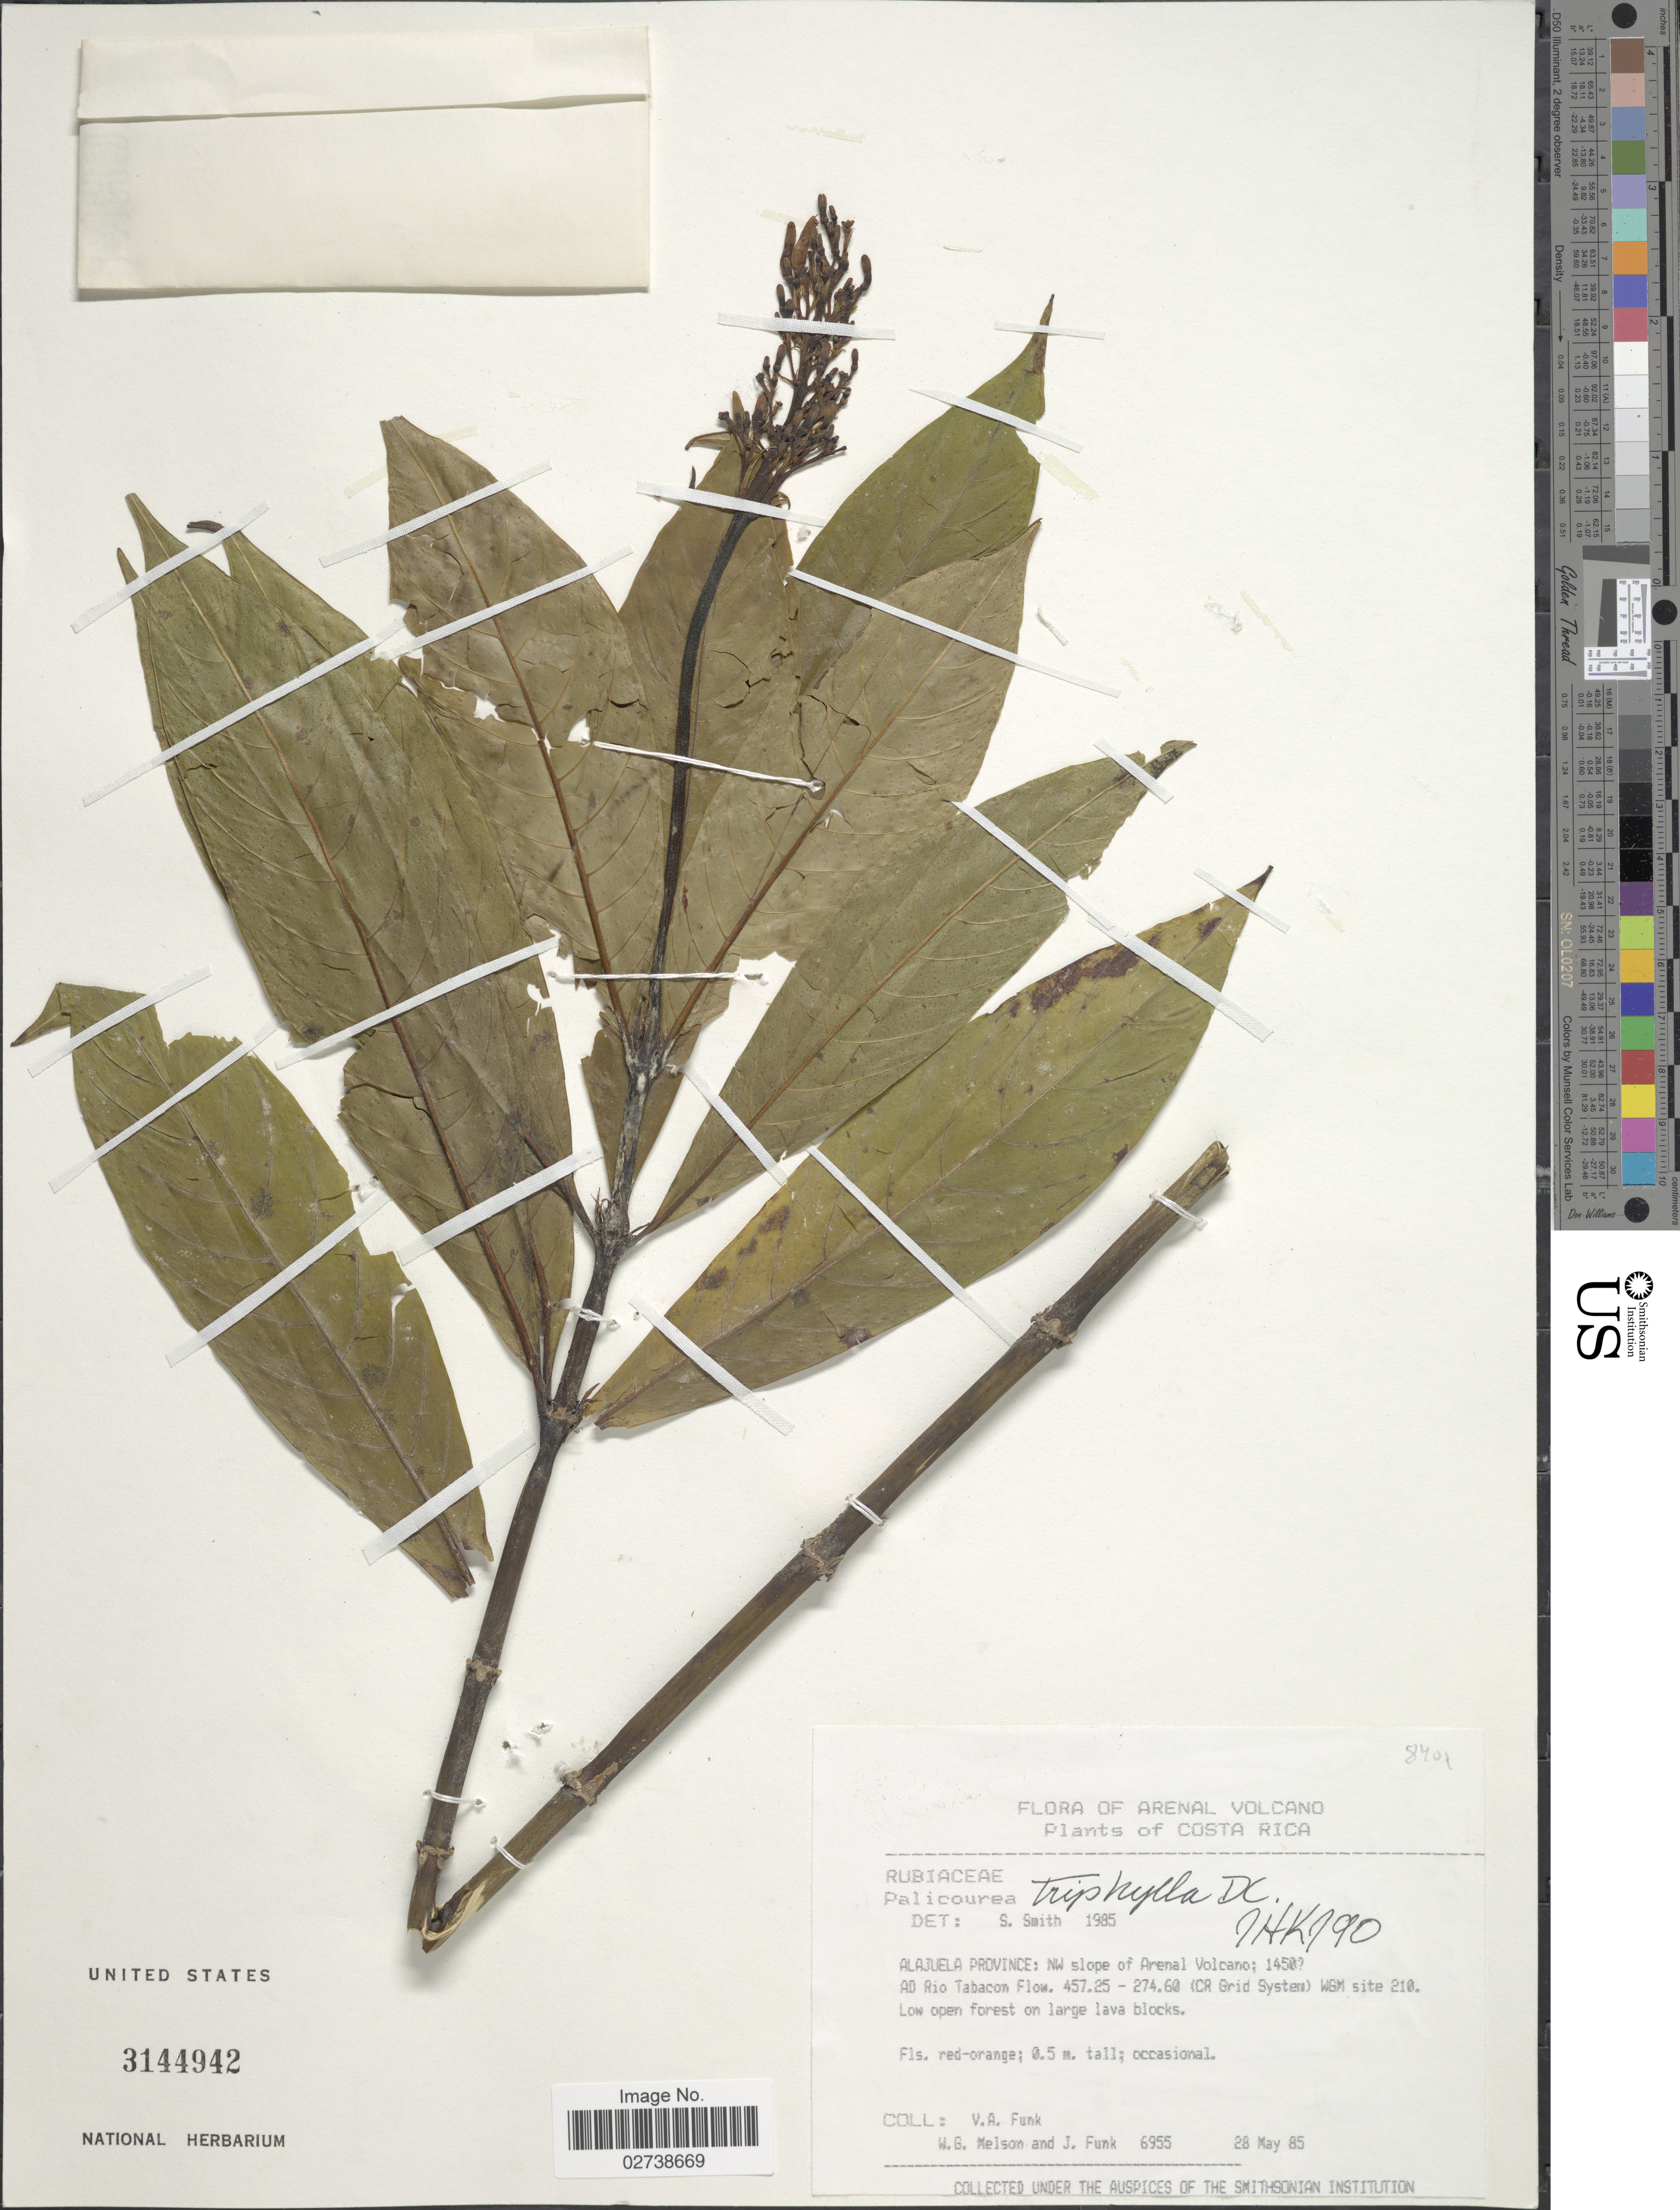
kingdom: Plantae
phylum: Tracheophyta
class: Magnoliopsida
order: Gentianales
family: Rubiaceae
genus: Palicourea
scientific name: Palicourea triphylla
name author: DC.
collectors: V. Funk, W. G. Nelson & J. Funk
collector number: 6955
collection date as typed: Transcribed d/m/y: 28/5/86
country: Costa Rica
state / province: Alajuela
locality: NW slope of Arenal Volcano; AD Rio Tabacon Flow 457.25 - 274.60 (CR Grid System) WGM site 210. Low open forest on large lava blocks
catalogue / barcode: US 3144942